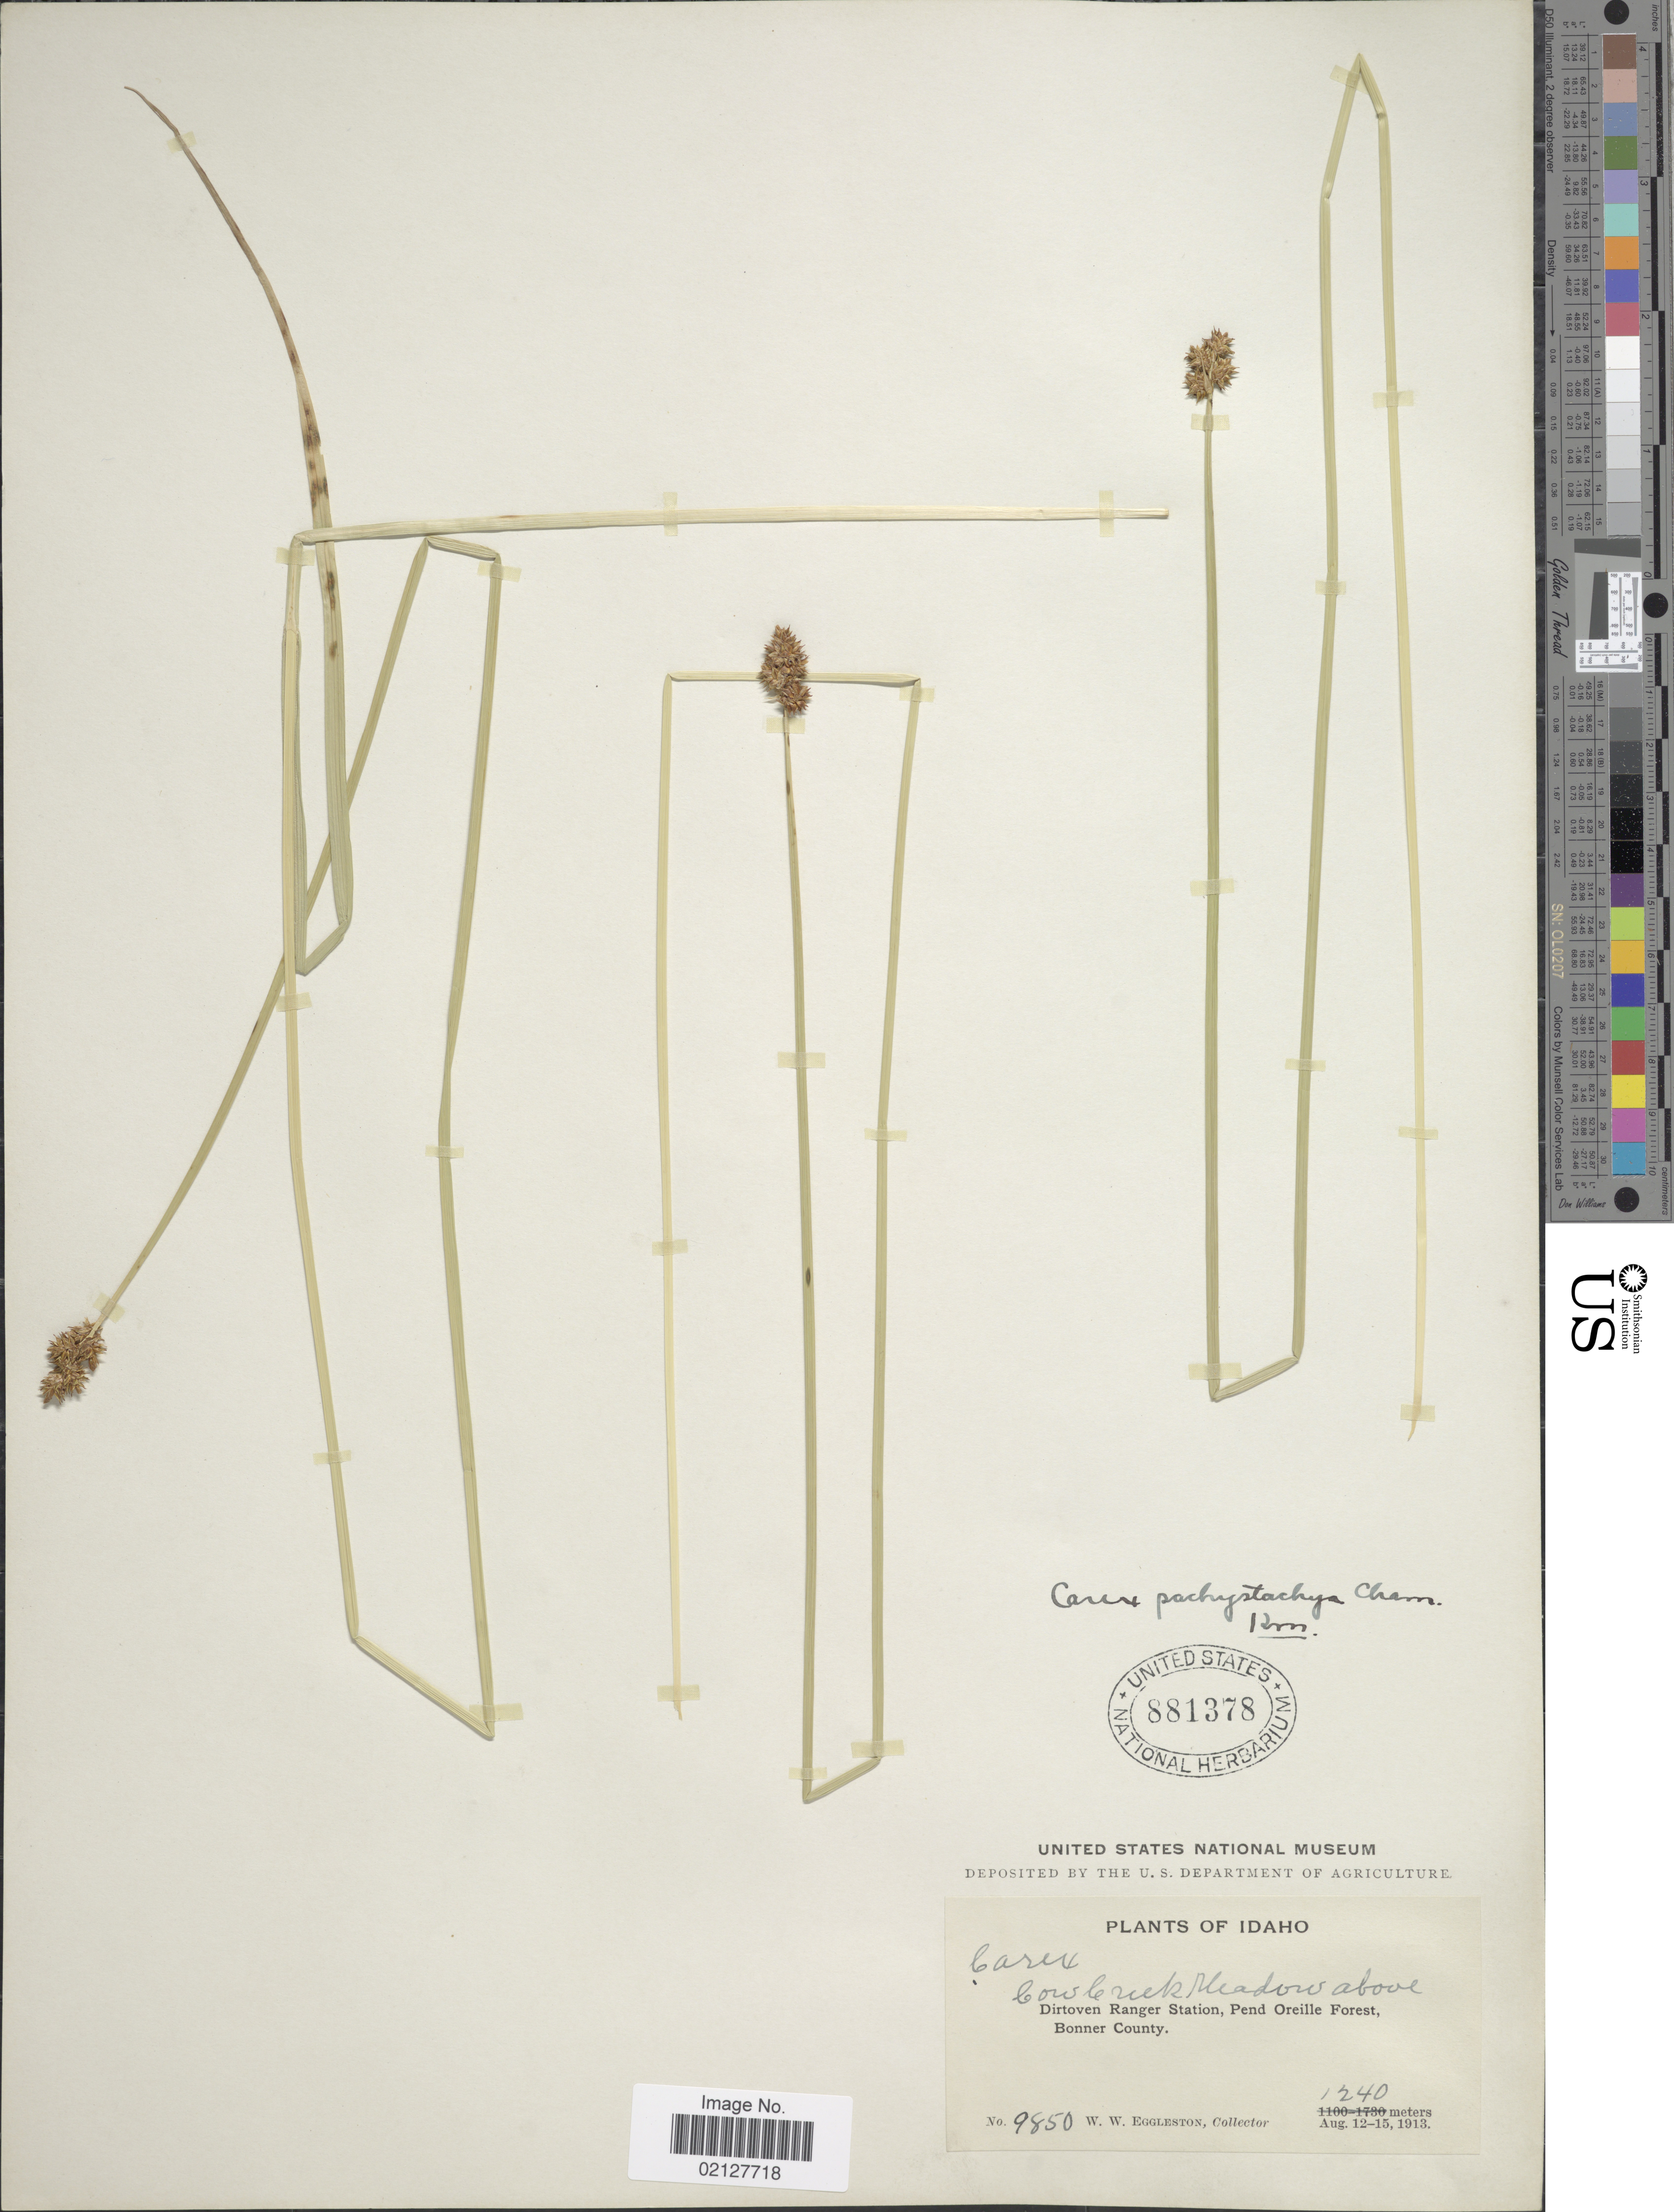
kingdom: Plantae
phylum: Tracheophyta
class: Liliopsida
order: Poales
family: Cyperaceae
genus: Carex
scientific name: Carex pachystachya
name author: Cham. ex Steud.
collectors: W. W. Eggleston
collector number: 9850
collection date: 1913-08-12/1913-08-15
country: United States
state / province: Idaho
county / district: Bonner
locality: Dirtover Ranger Station, Pend Oreille Forest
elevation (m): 1240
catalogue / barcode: US 881378